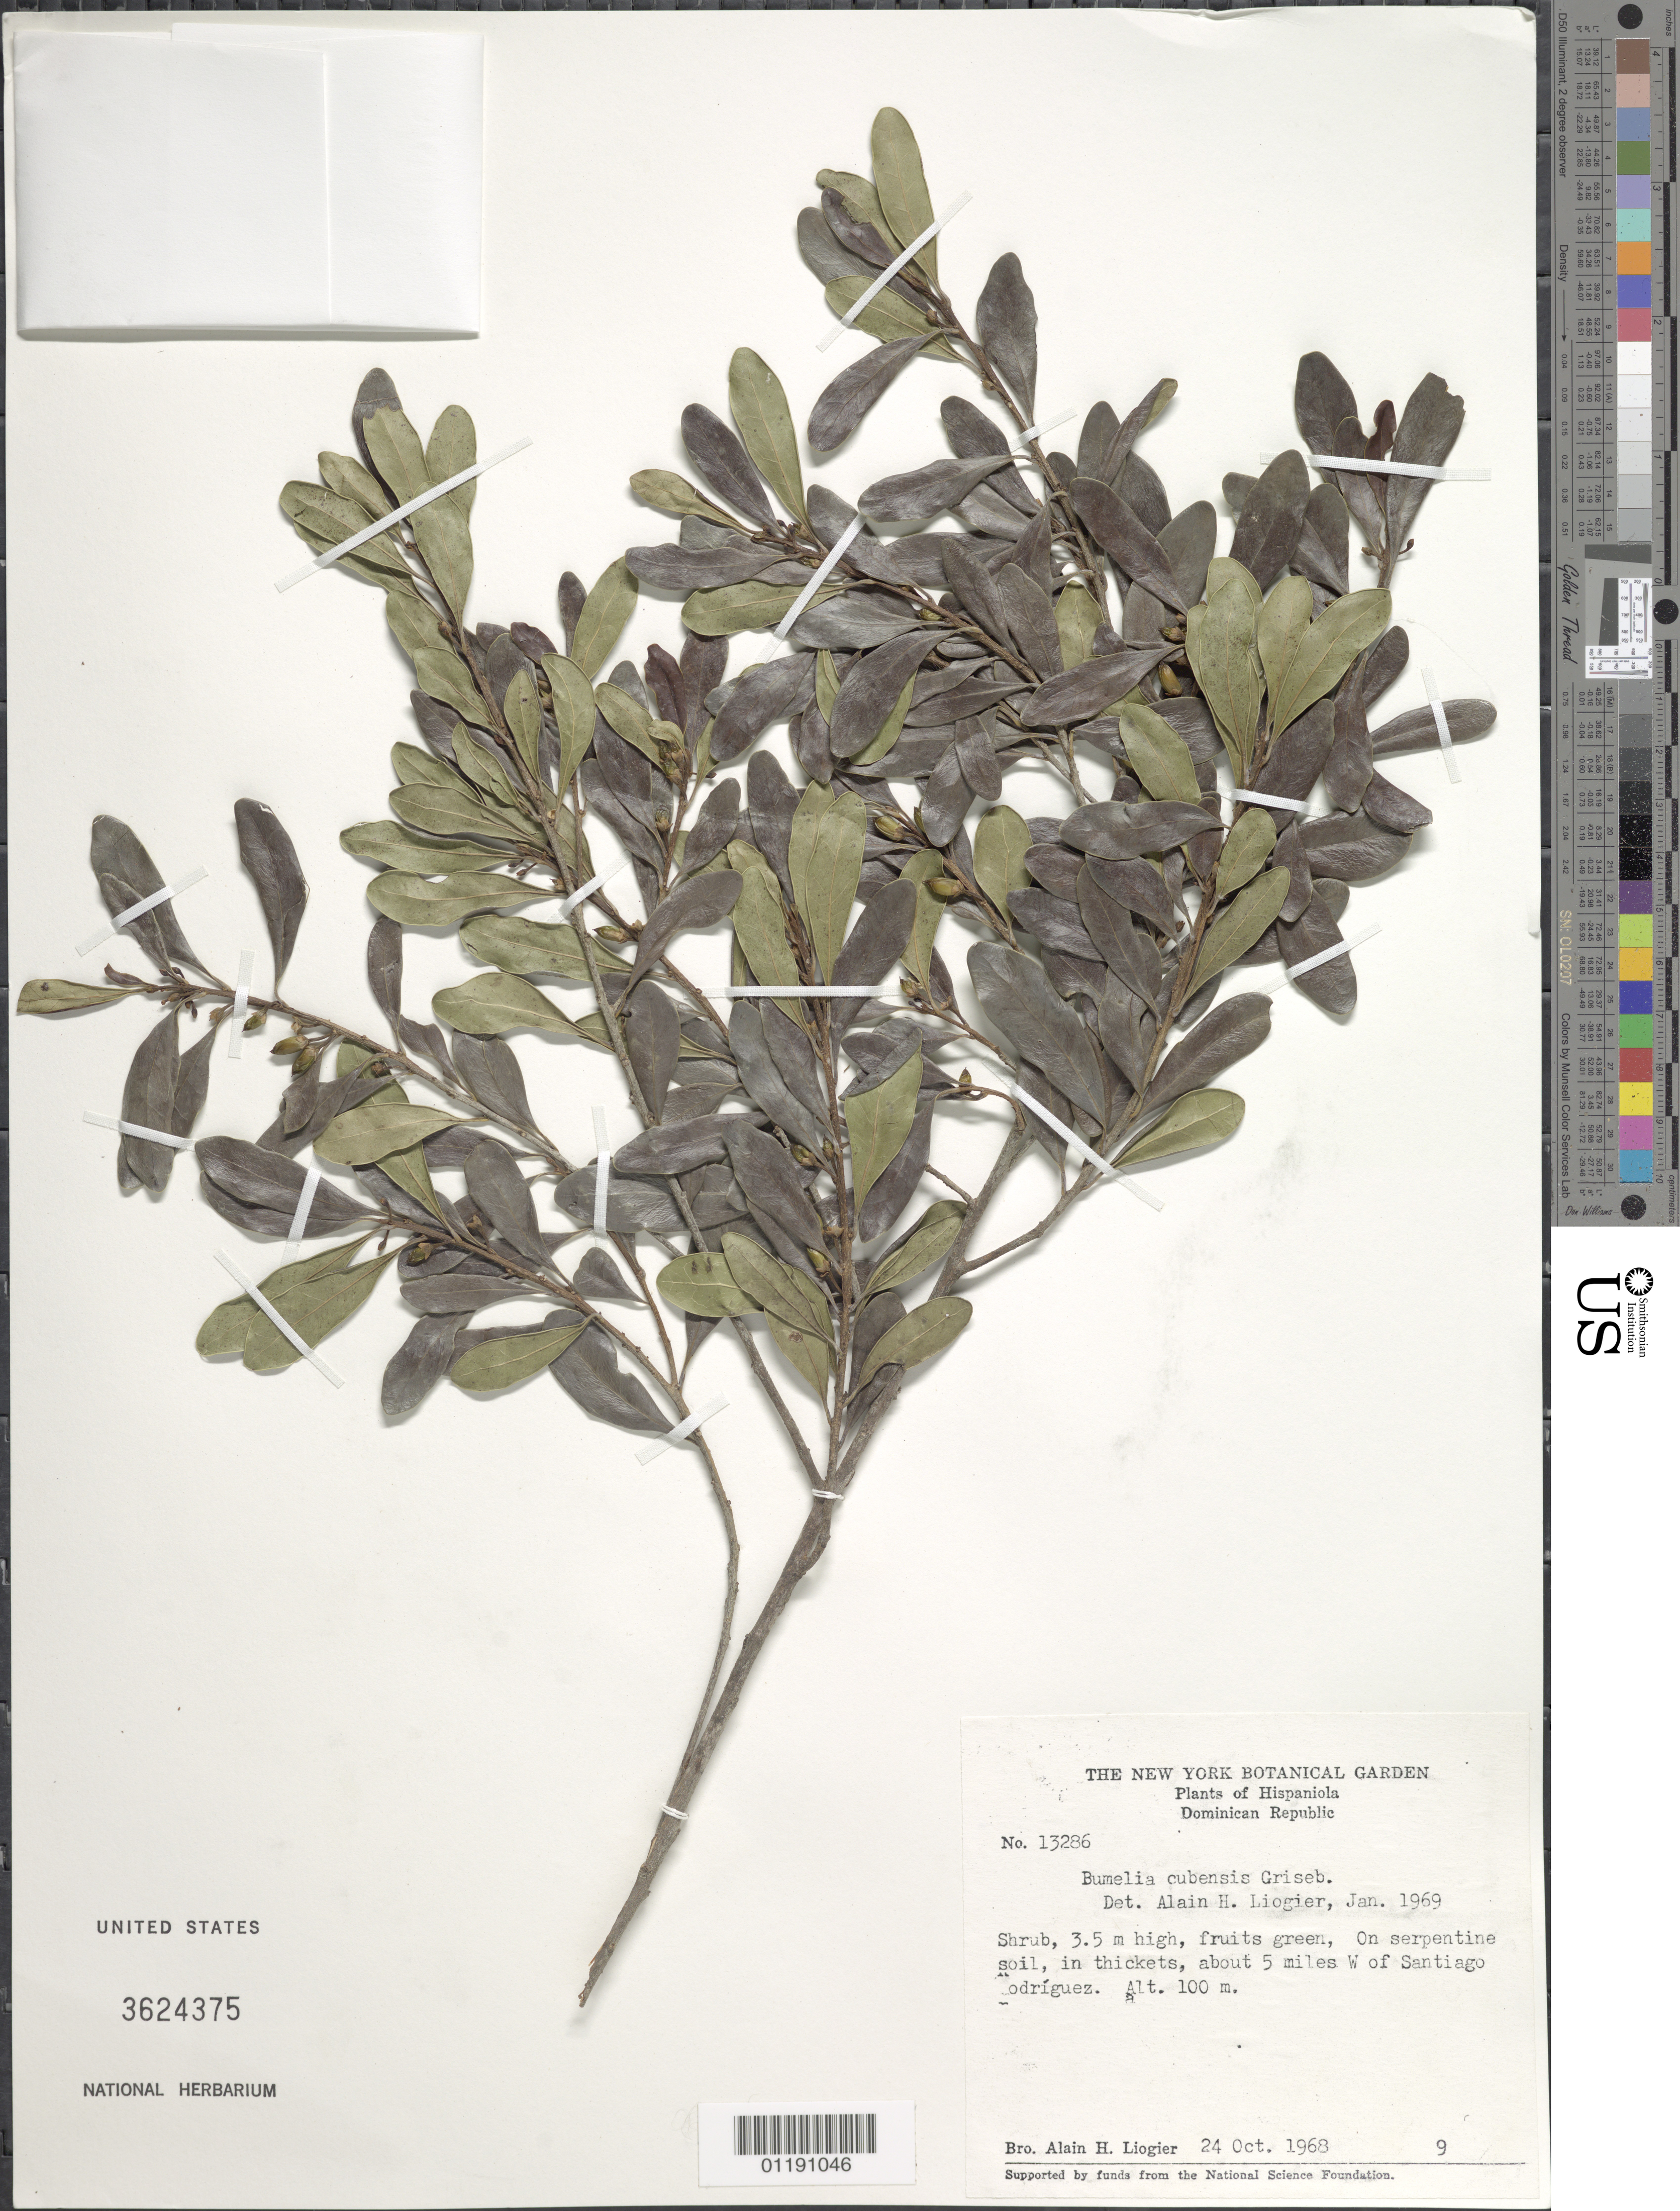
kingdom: Plantae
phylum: Tracheophyta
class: Magnoliopsida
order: Ericales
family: Sapotaceae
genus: Bumelia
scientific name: Bumelia cubensis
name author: Griseb.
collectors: A. H. Liogier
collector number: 13286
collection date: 1968-10-24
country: Dominican Republic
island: Hispaniola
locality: About 5 miles W of Santiago Rodríguez.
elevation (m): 100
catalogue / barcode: US 3624375